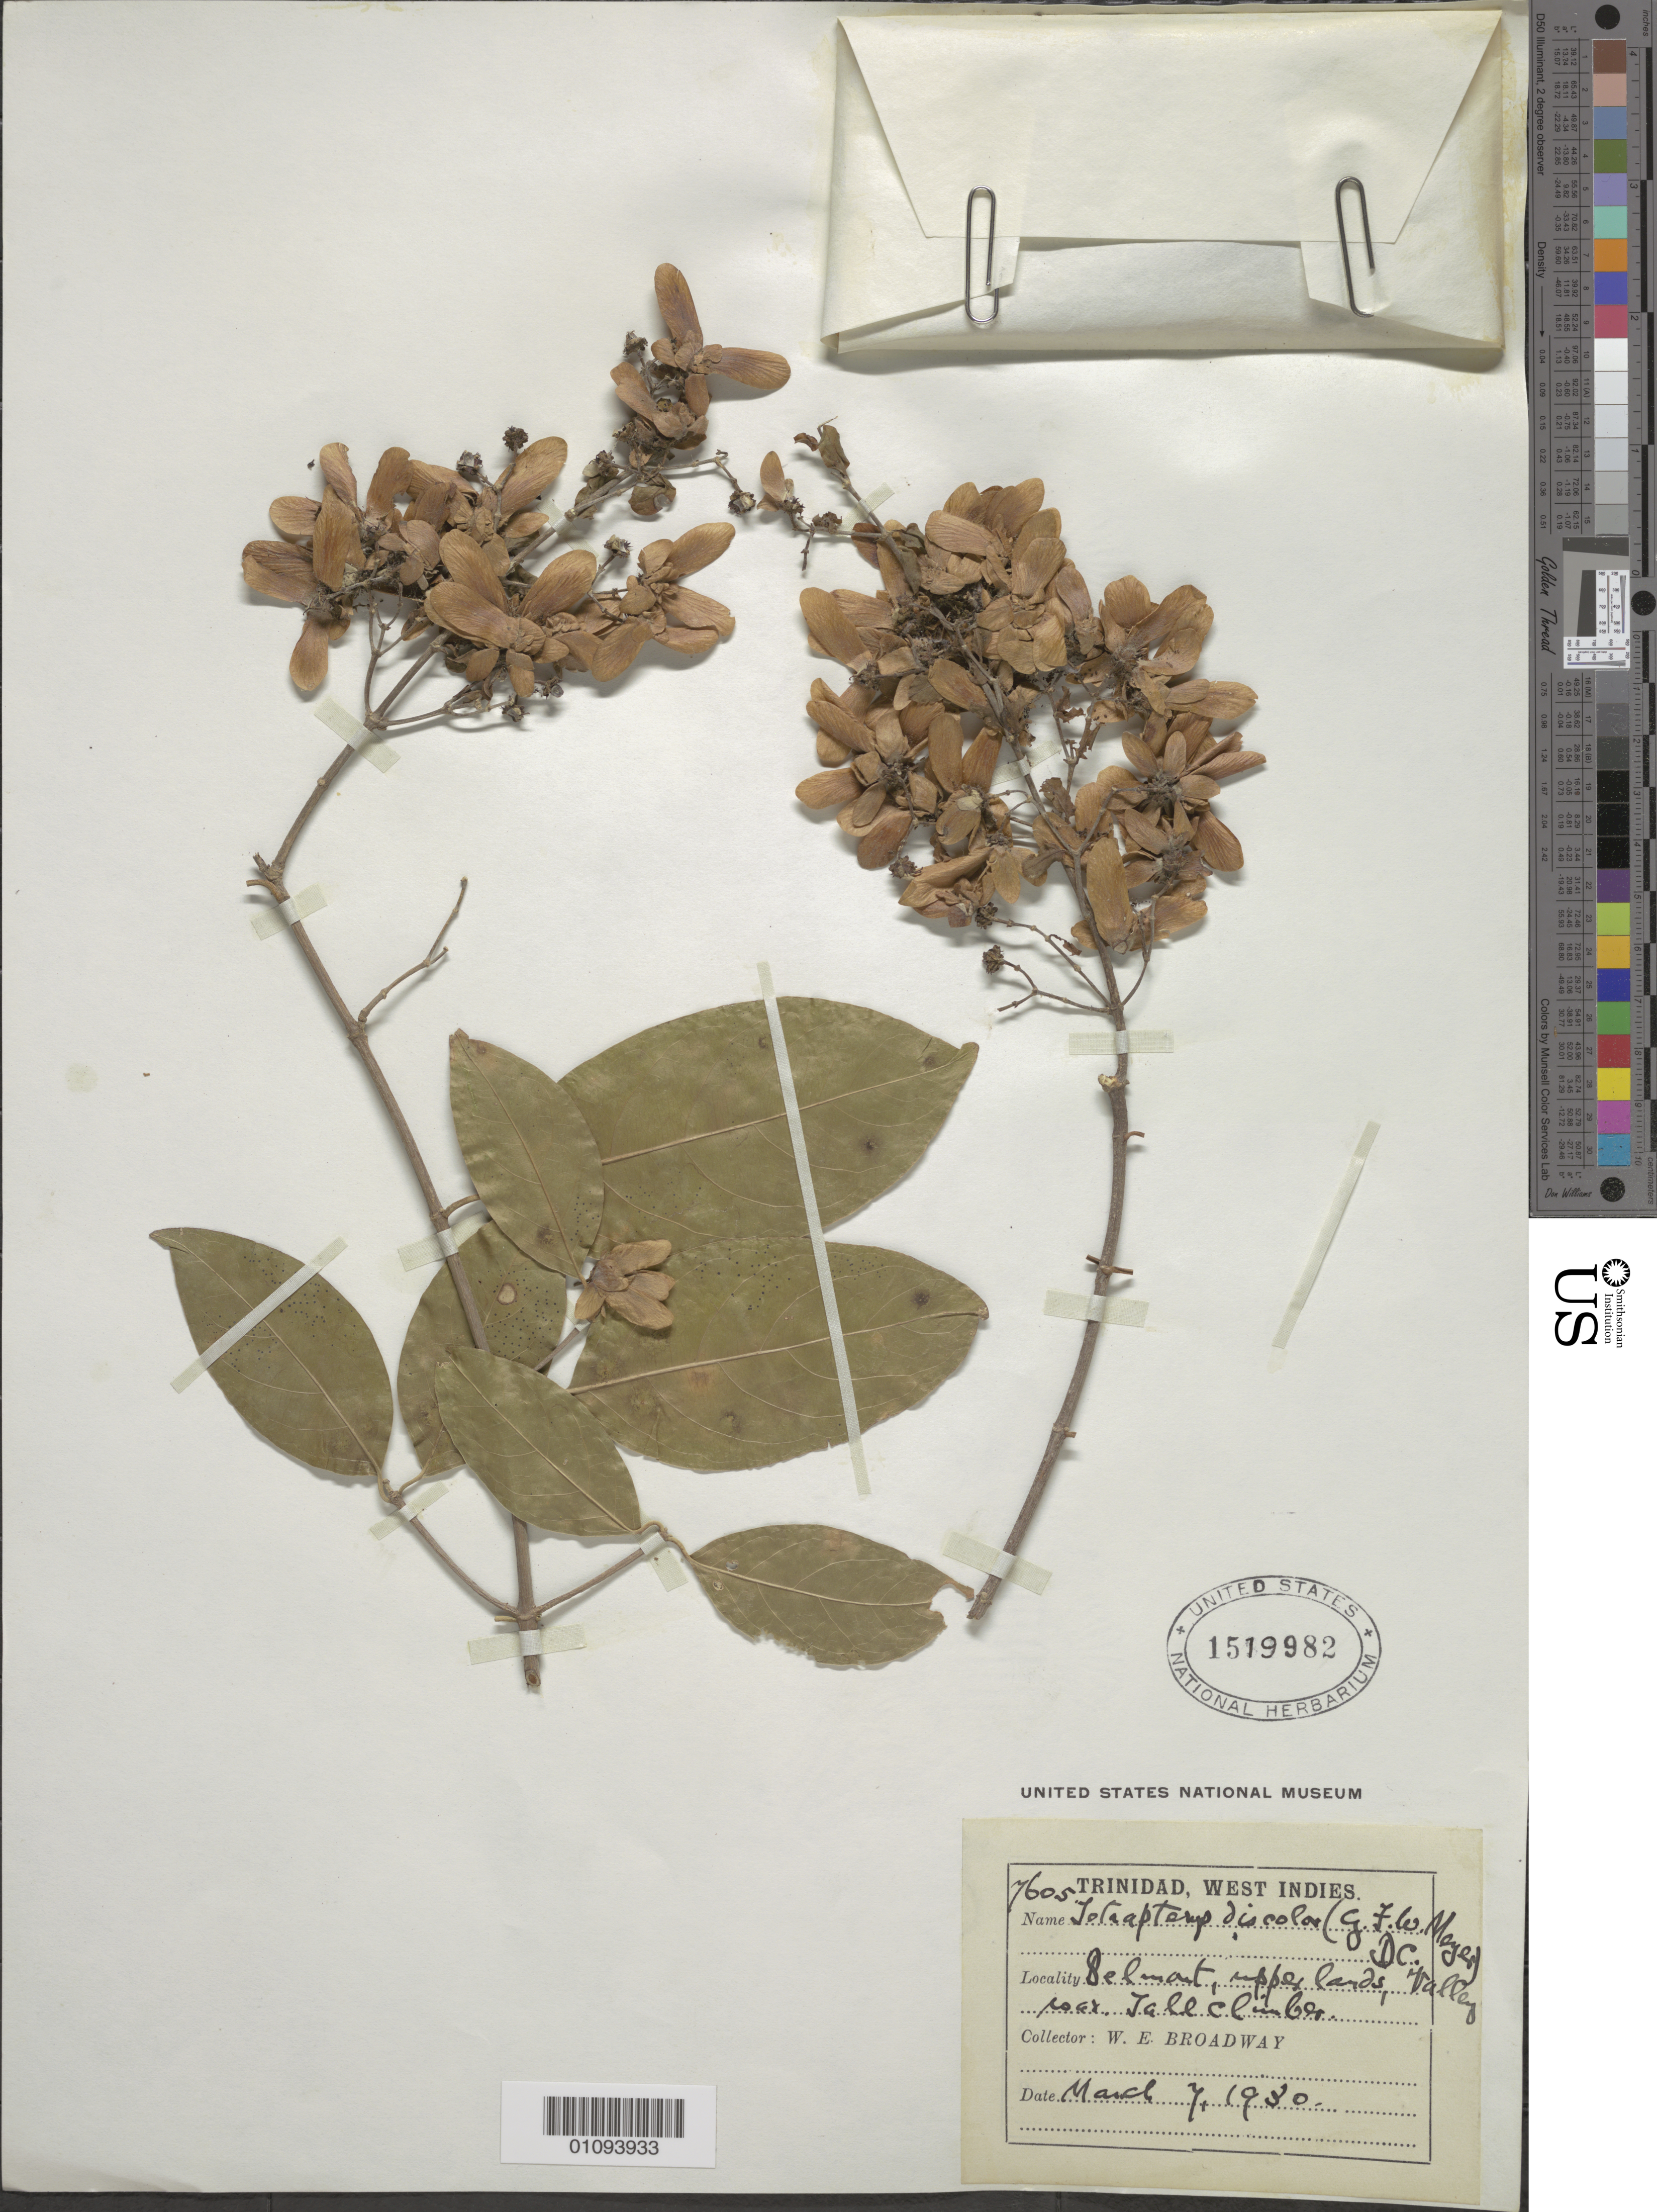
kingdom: Plantae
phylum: Tracheophyta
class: Magnoliopsida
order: Malpighiales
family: Malpighiaceae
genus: Tetrapterys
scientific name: Tetrapterys discolor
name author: (G. Mey.) DC.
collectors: W. E. Broadway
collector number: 7605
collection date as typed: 07 Mar 1930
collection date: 1930-03-07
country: Trinidad and Tobago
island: Trinidad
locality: Belmont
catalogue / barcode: US 1519982